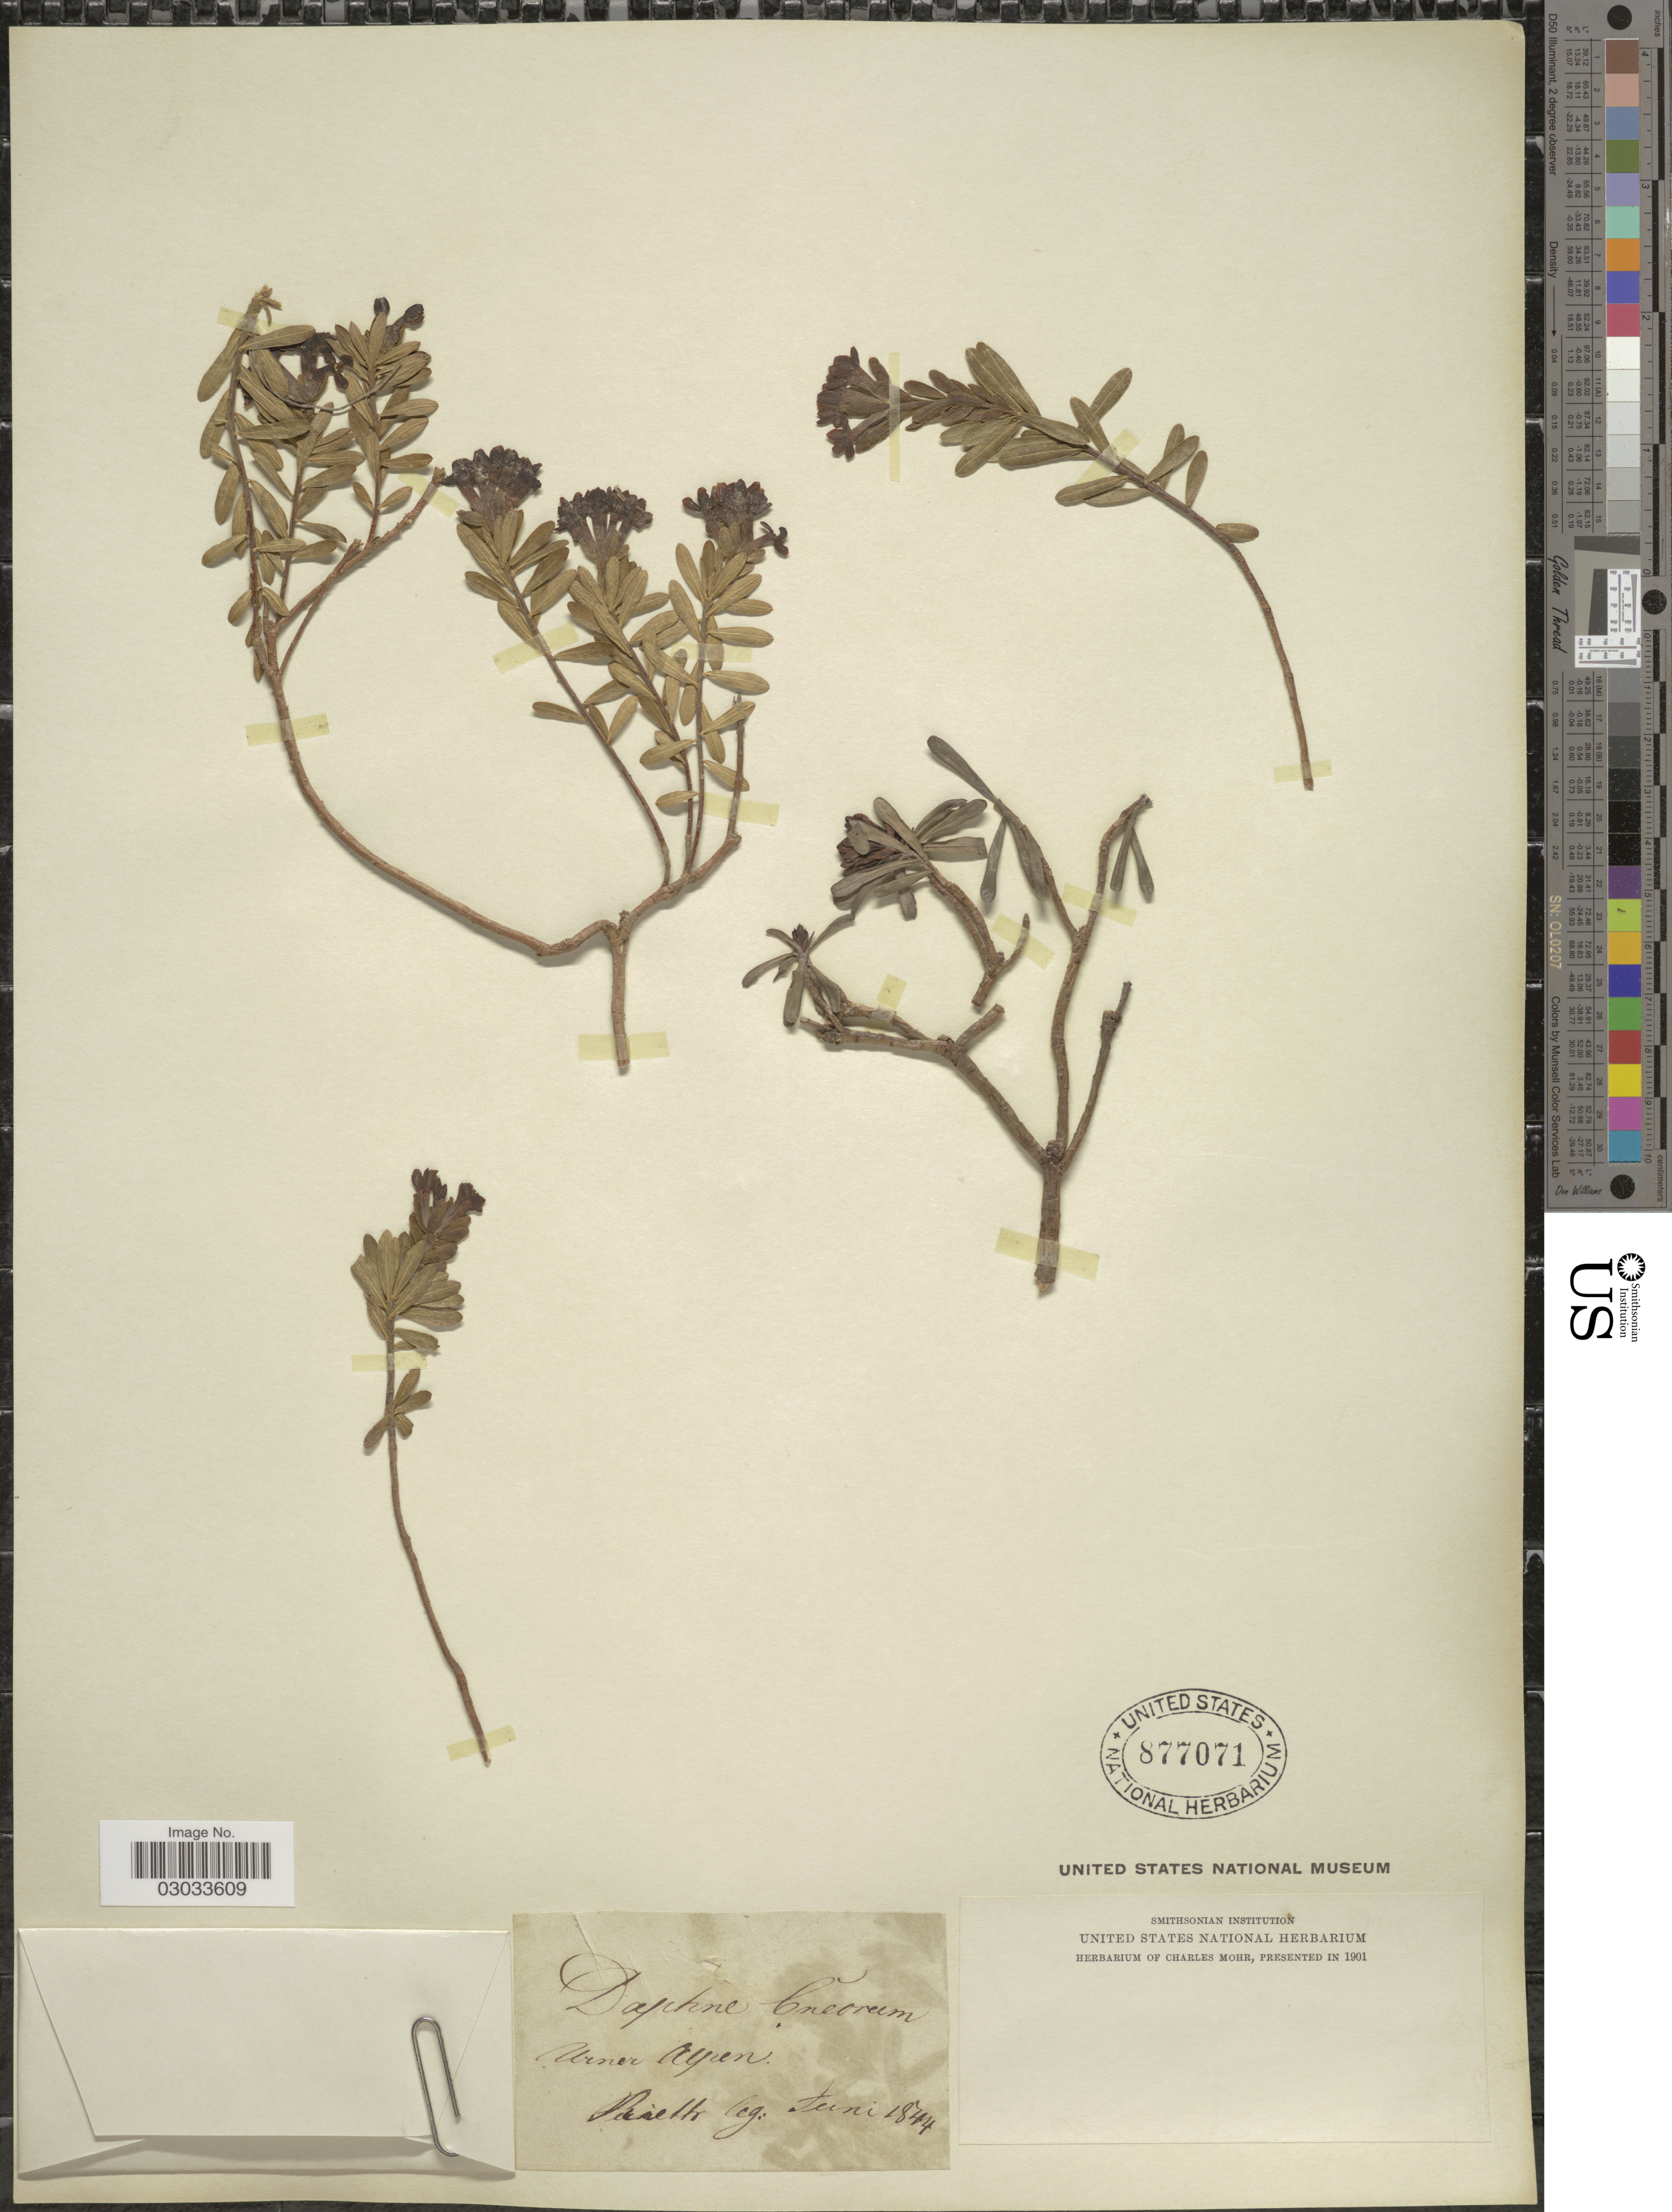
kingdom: Plantae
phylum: Tracheophyta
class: Magnoliopsida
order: Malvales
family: Thymelaeaceae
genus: Daphne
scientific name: Daphne cneorum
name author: L.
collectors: -. Rieth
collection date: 1844-06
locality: Urner Ayen [interpreted].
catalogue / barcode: US 877071